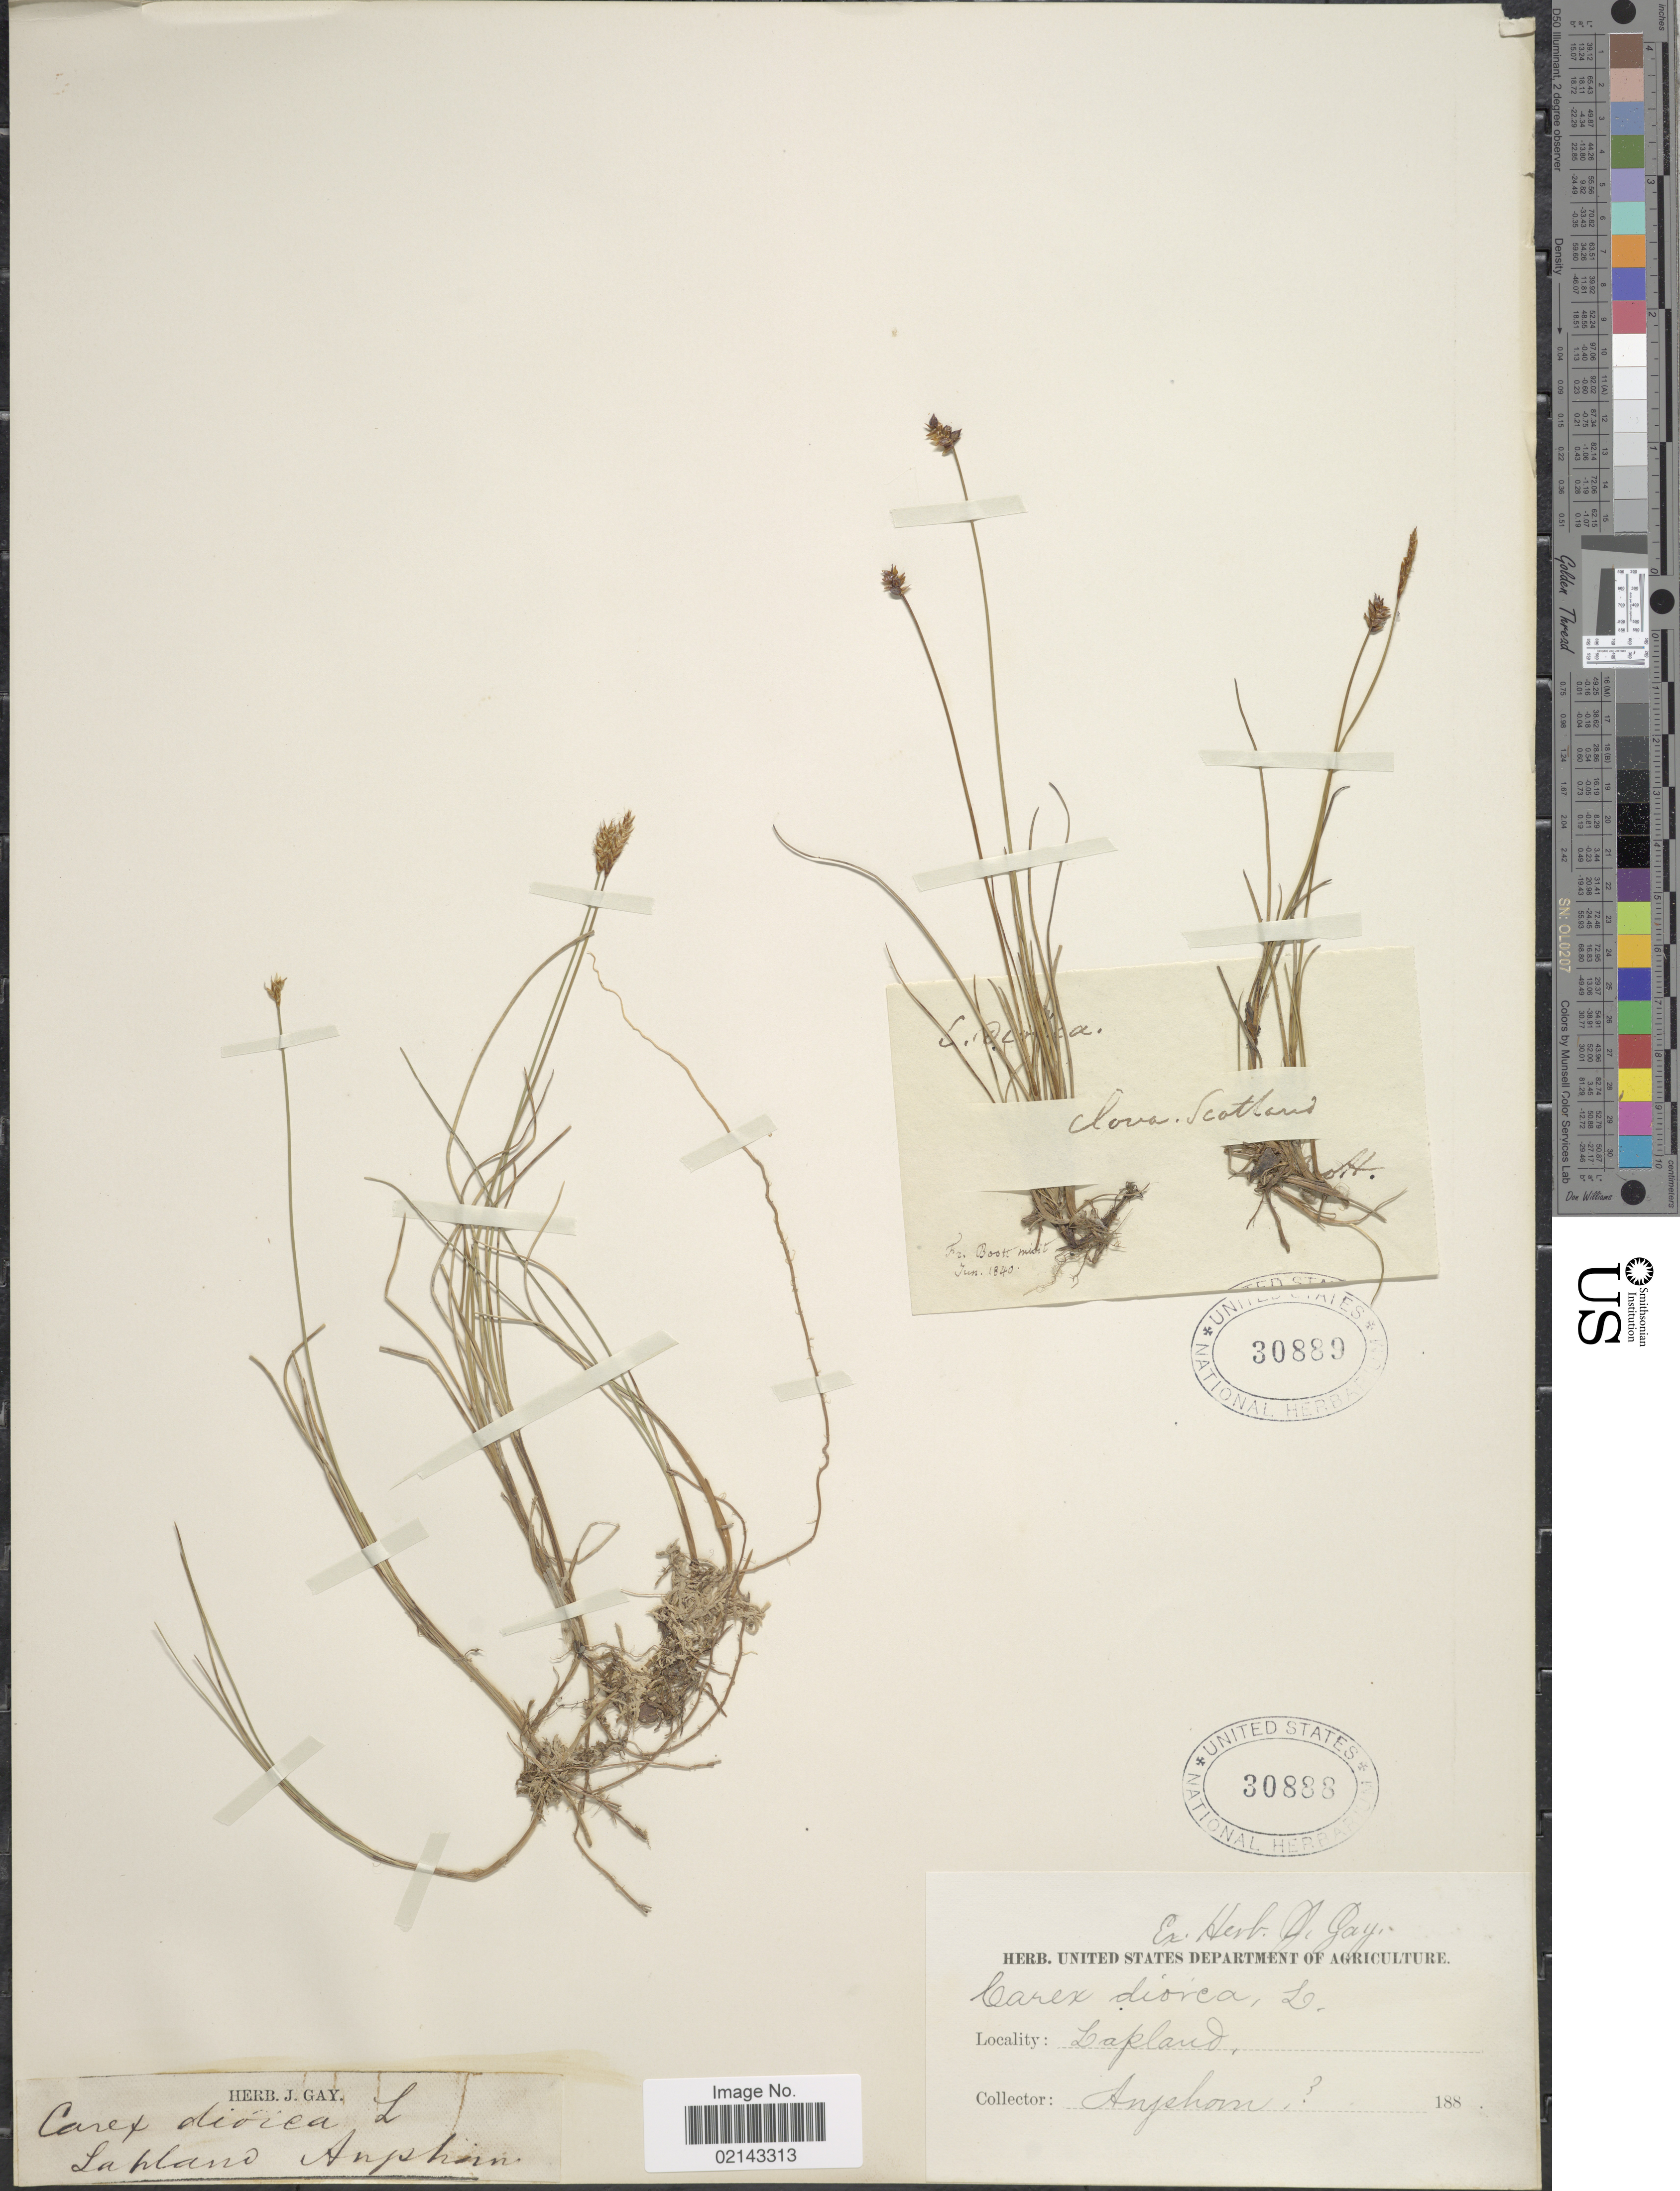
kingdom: Plantae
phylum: Tracheophyta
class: Liliopsida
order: Poales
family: Cyperaceae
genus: Carex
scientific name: Carex dioica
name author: L.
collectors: F. M. B. Boott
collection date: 1840-06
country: United Kingdom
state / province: Scotland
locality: Clovo, Scotland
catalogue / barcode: US 30889-2